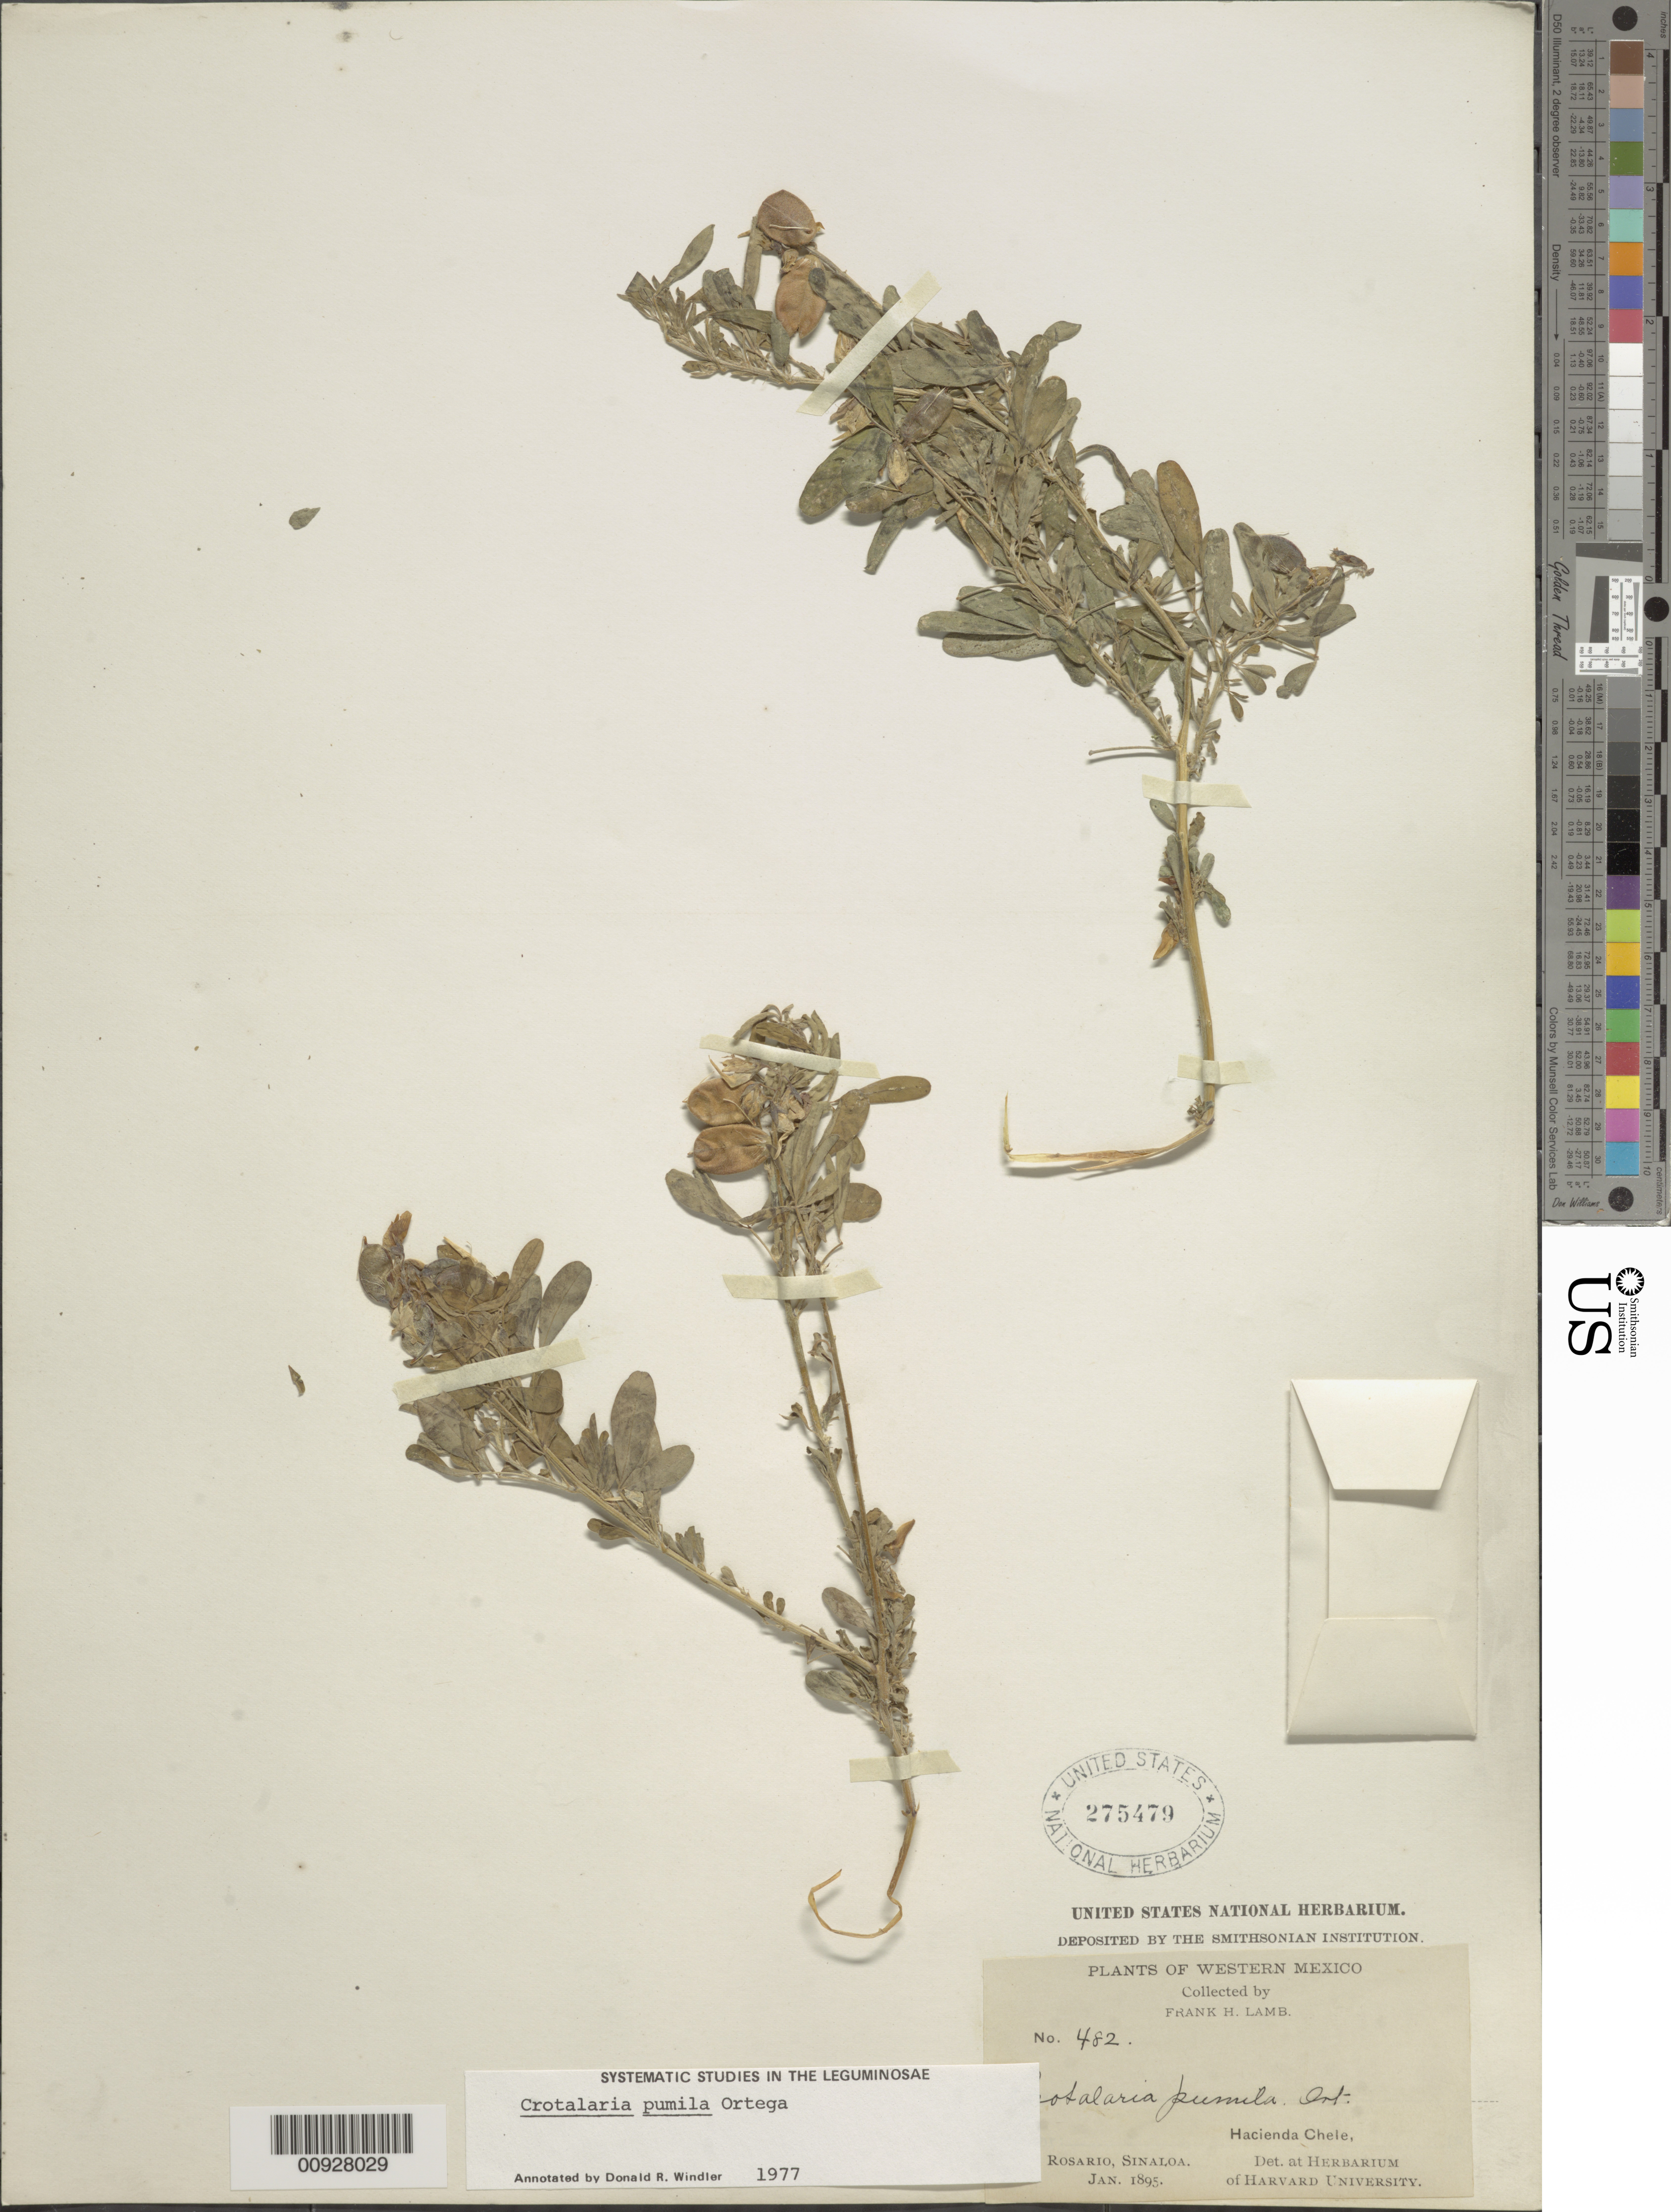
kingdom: Plantae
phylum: Tracheophyta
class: Magnoliopsida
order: Fabales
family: Fabaceae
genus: Crotalaria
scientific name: Crotalaria pumila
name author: Ortega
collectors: F. H. Lamb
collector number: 482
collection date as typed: Jan 1895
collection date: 1895-01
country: Mexico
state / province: Sinaloa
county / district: Rosario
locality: Hacienda Chele.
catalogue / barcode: US 275479